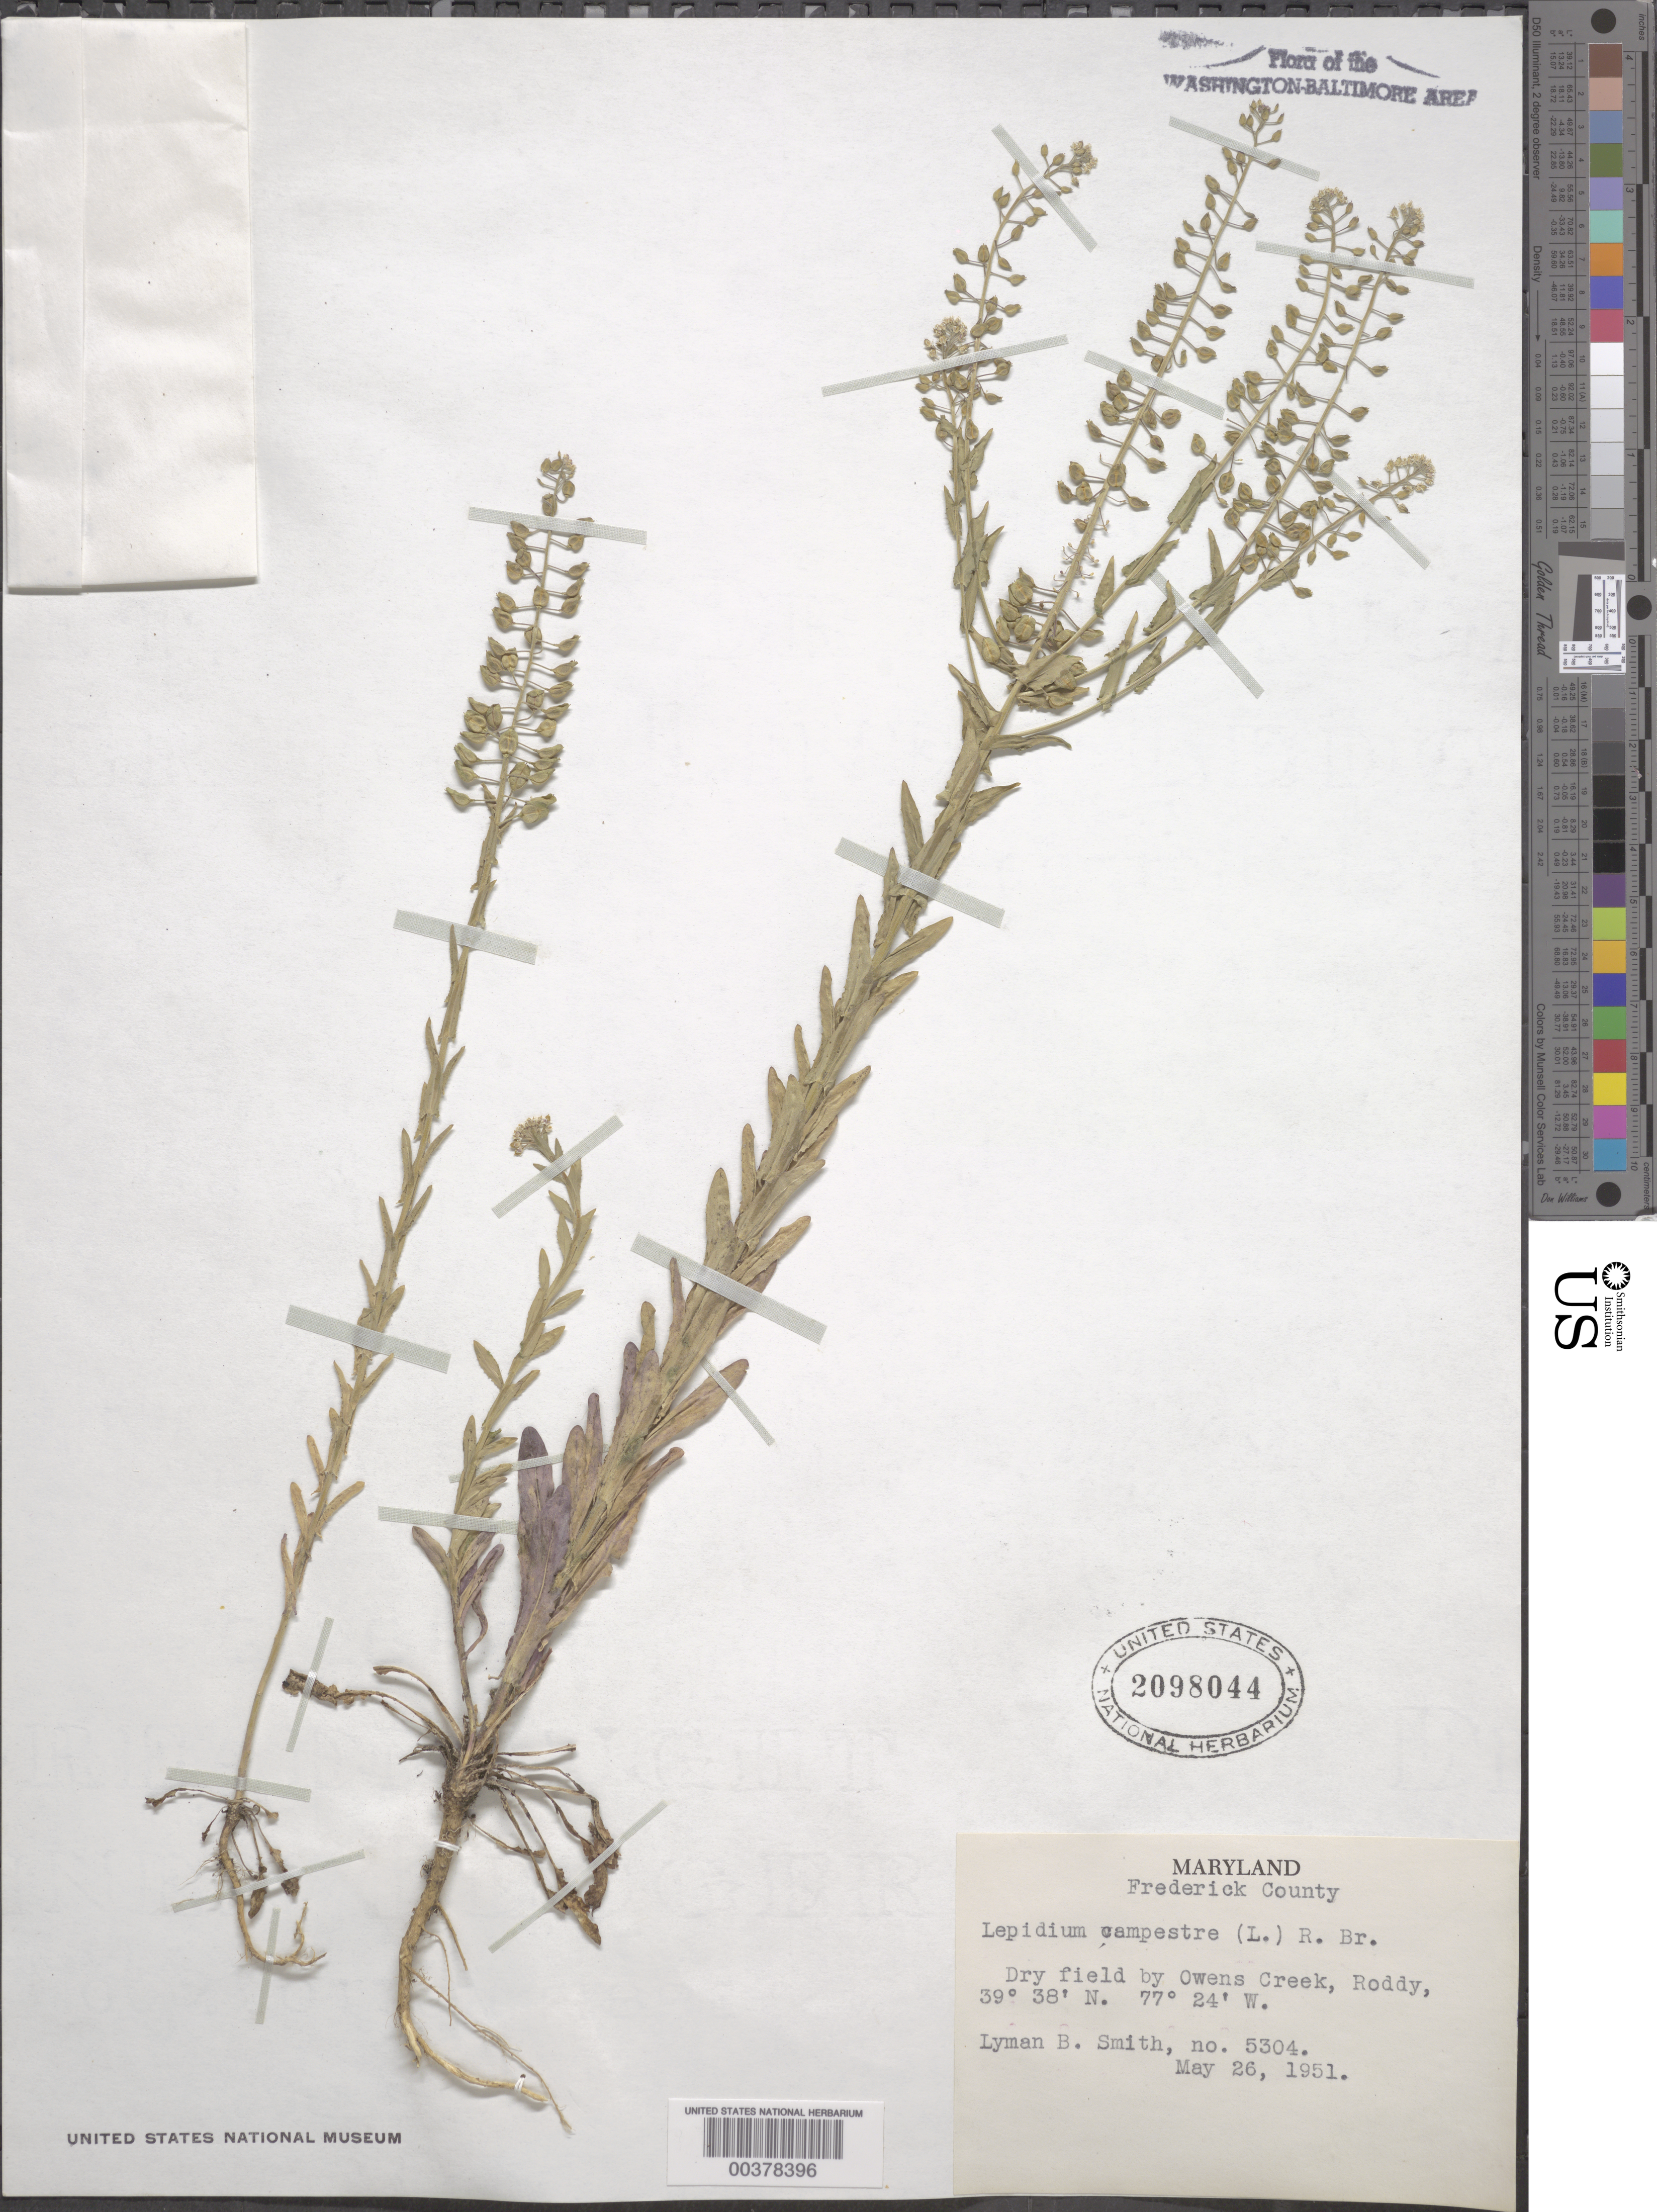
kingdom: Plantae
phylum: Tracheophyta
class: Magnoliopsida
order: Brassicales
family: Brassicaceae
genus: Lepidium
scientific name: Lepidium campestre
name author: (L.) W.T. Aiton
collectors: L. Smith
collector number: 5304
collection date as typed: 26 May 1951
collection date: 1951-05-26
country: United States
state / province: Maryland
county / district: Frederick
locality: Owens Creek, Roddy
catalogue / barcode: US 2098044